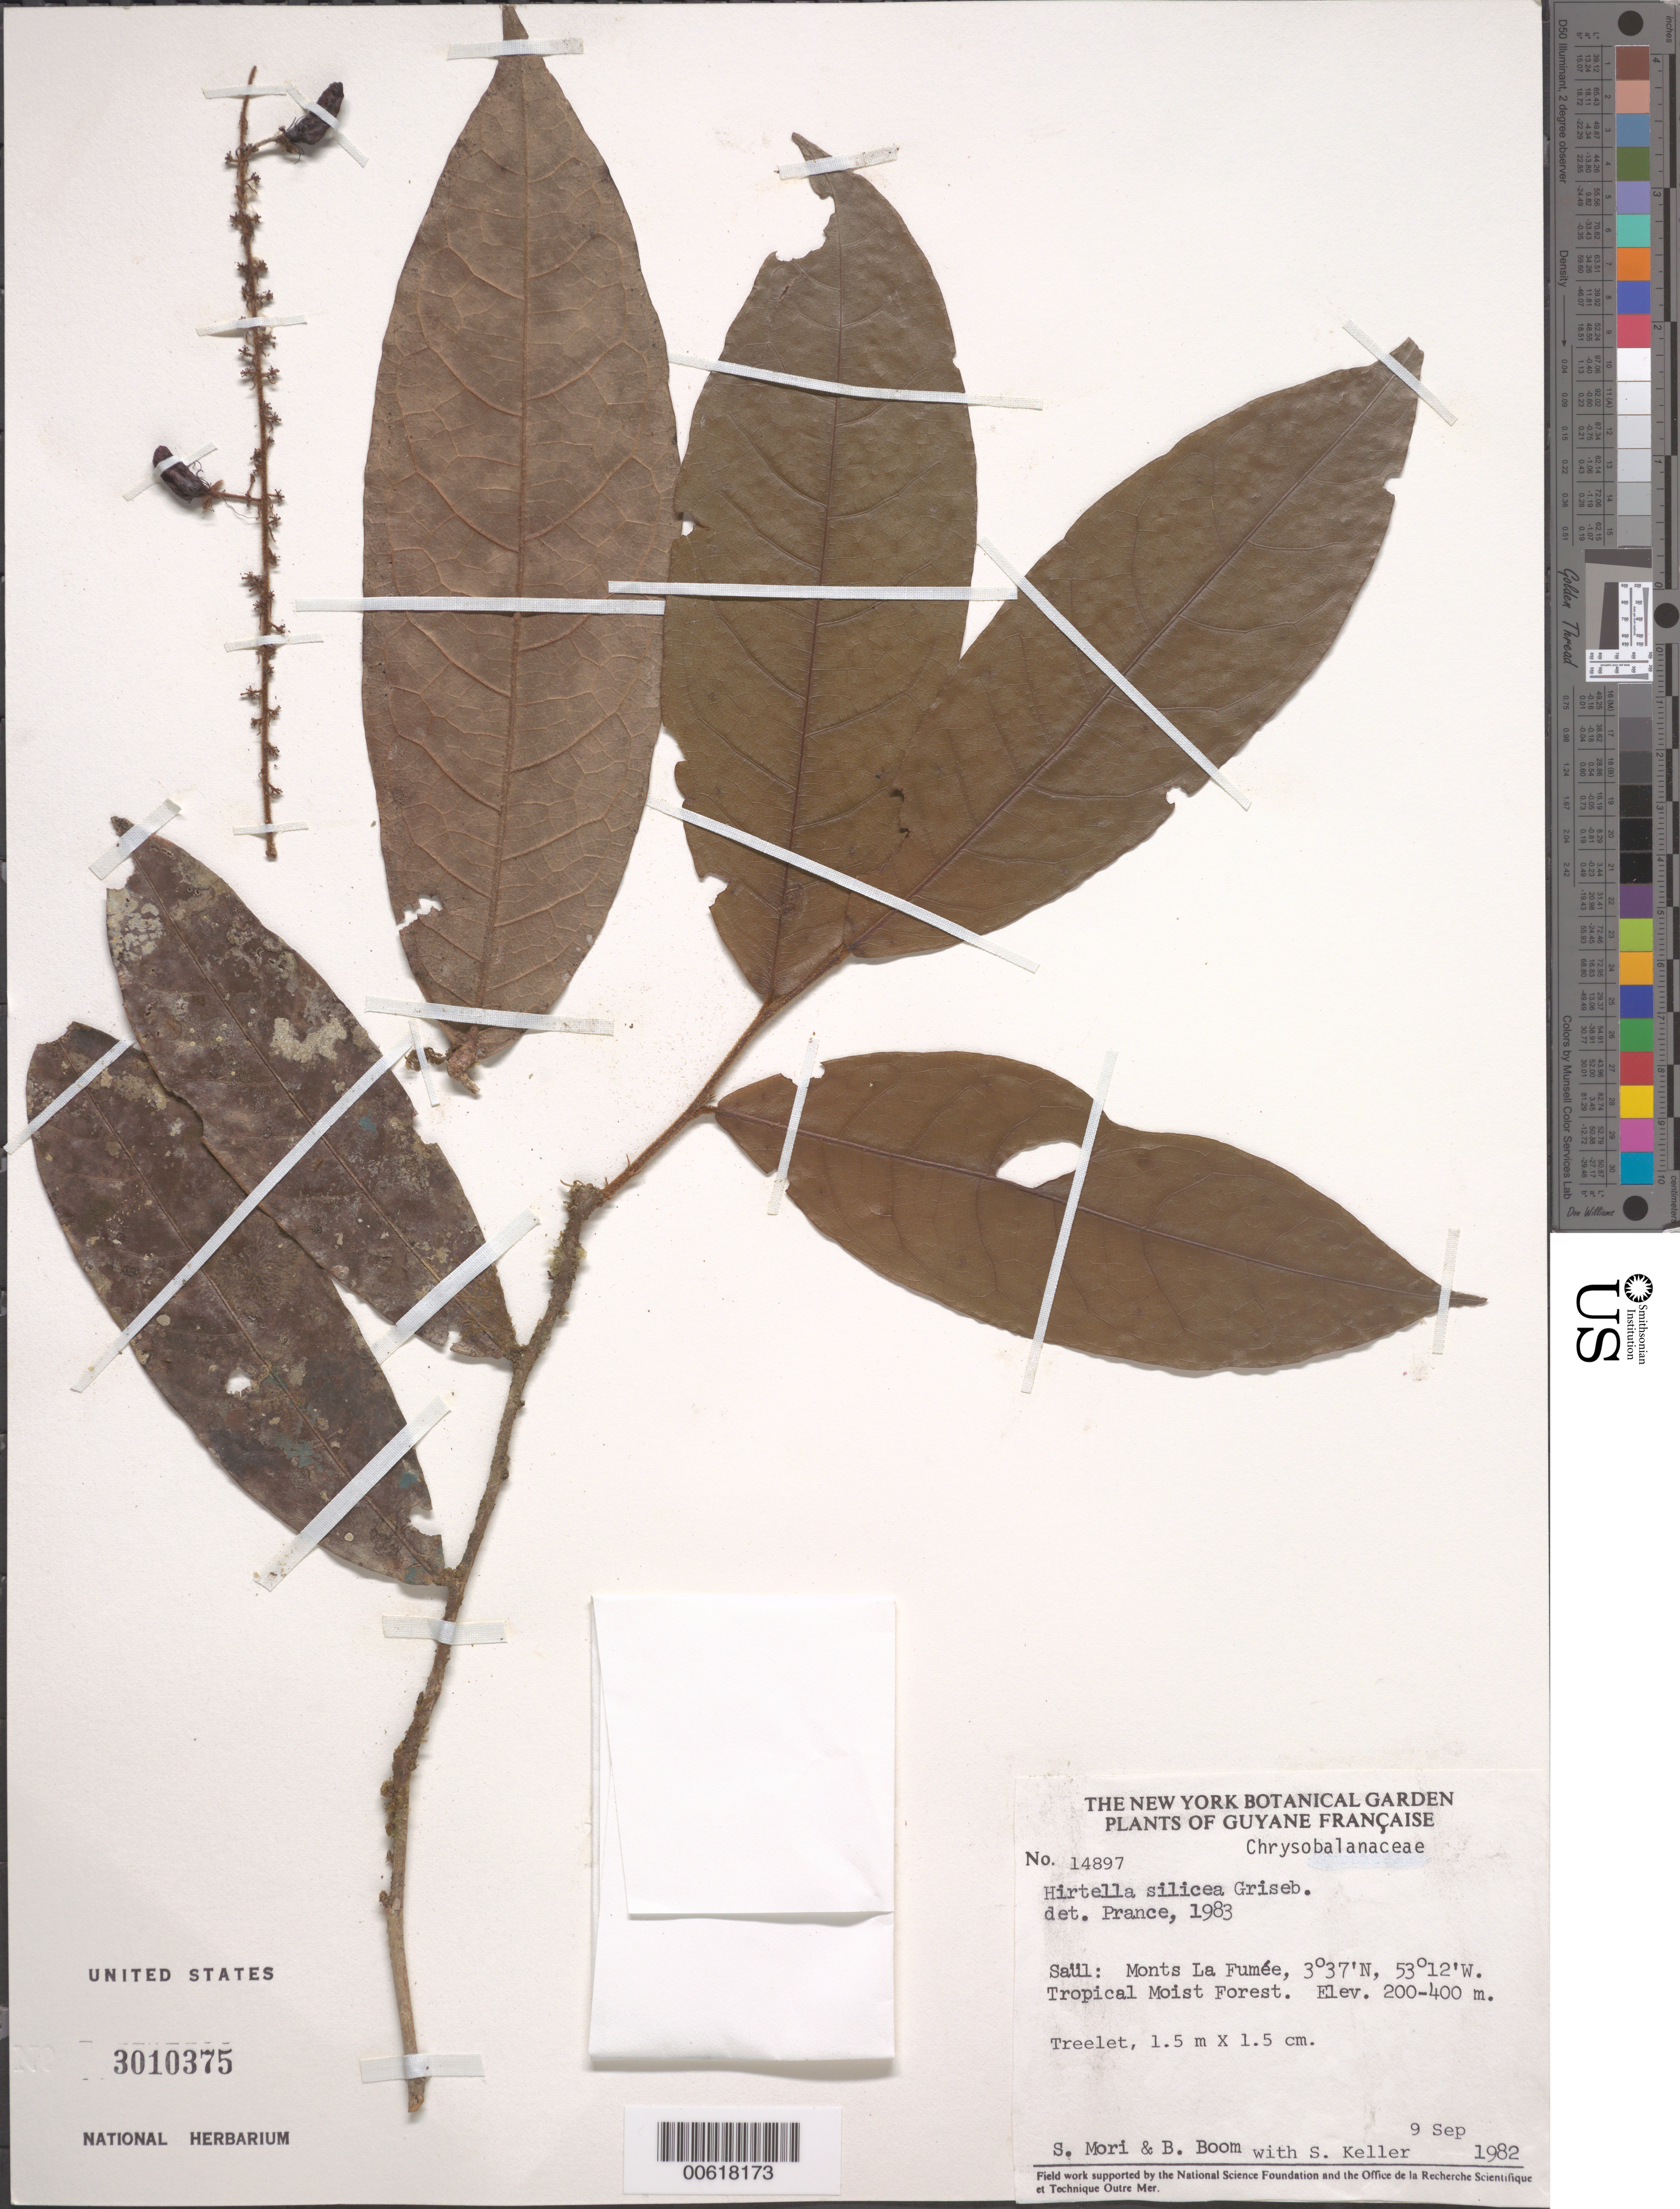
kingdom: Plantae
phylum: Tracheophyta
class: Magnoliopsida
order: Malpighiales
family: Chrysobalanaceae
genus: Hirtella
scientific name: Hirtella silicea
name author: Griseb.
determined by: Prance, G. T.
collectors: S. Mori, B. M. Boom & S. Keller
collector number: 14897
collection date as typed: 9-Sep-82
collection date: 1982-09-09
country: French Guiana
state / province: Saint-Laurent-du-Maroni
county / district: Saül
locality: Saül, Monts La Fumée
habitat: Tropical moist forest.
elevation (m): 200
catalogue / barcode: US 3010375